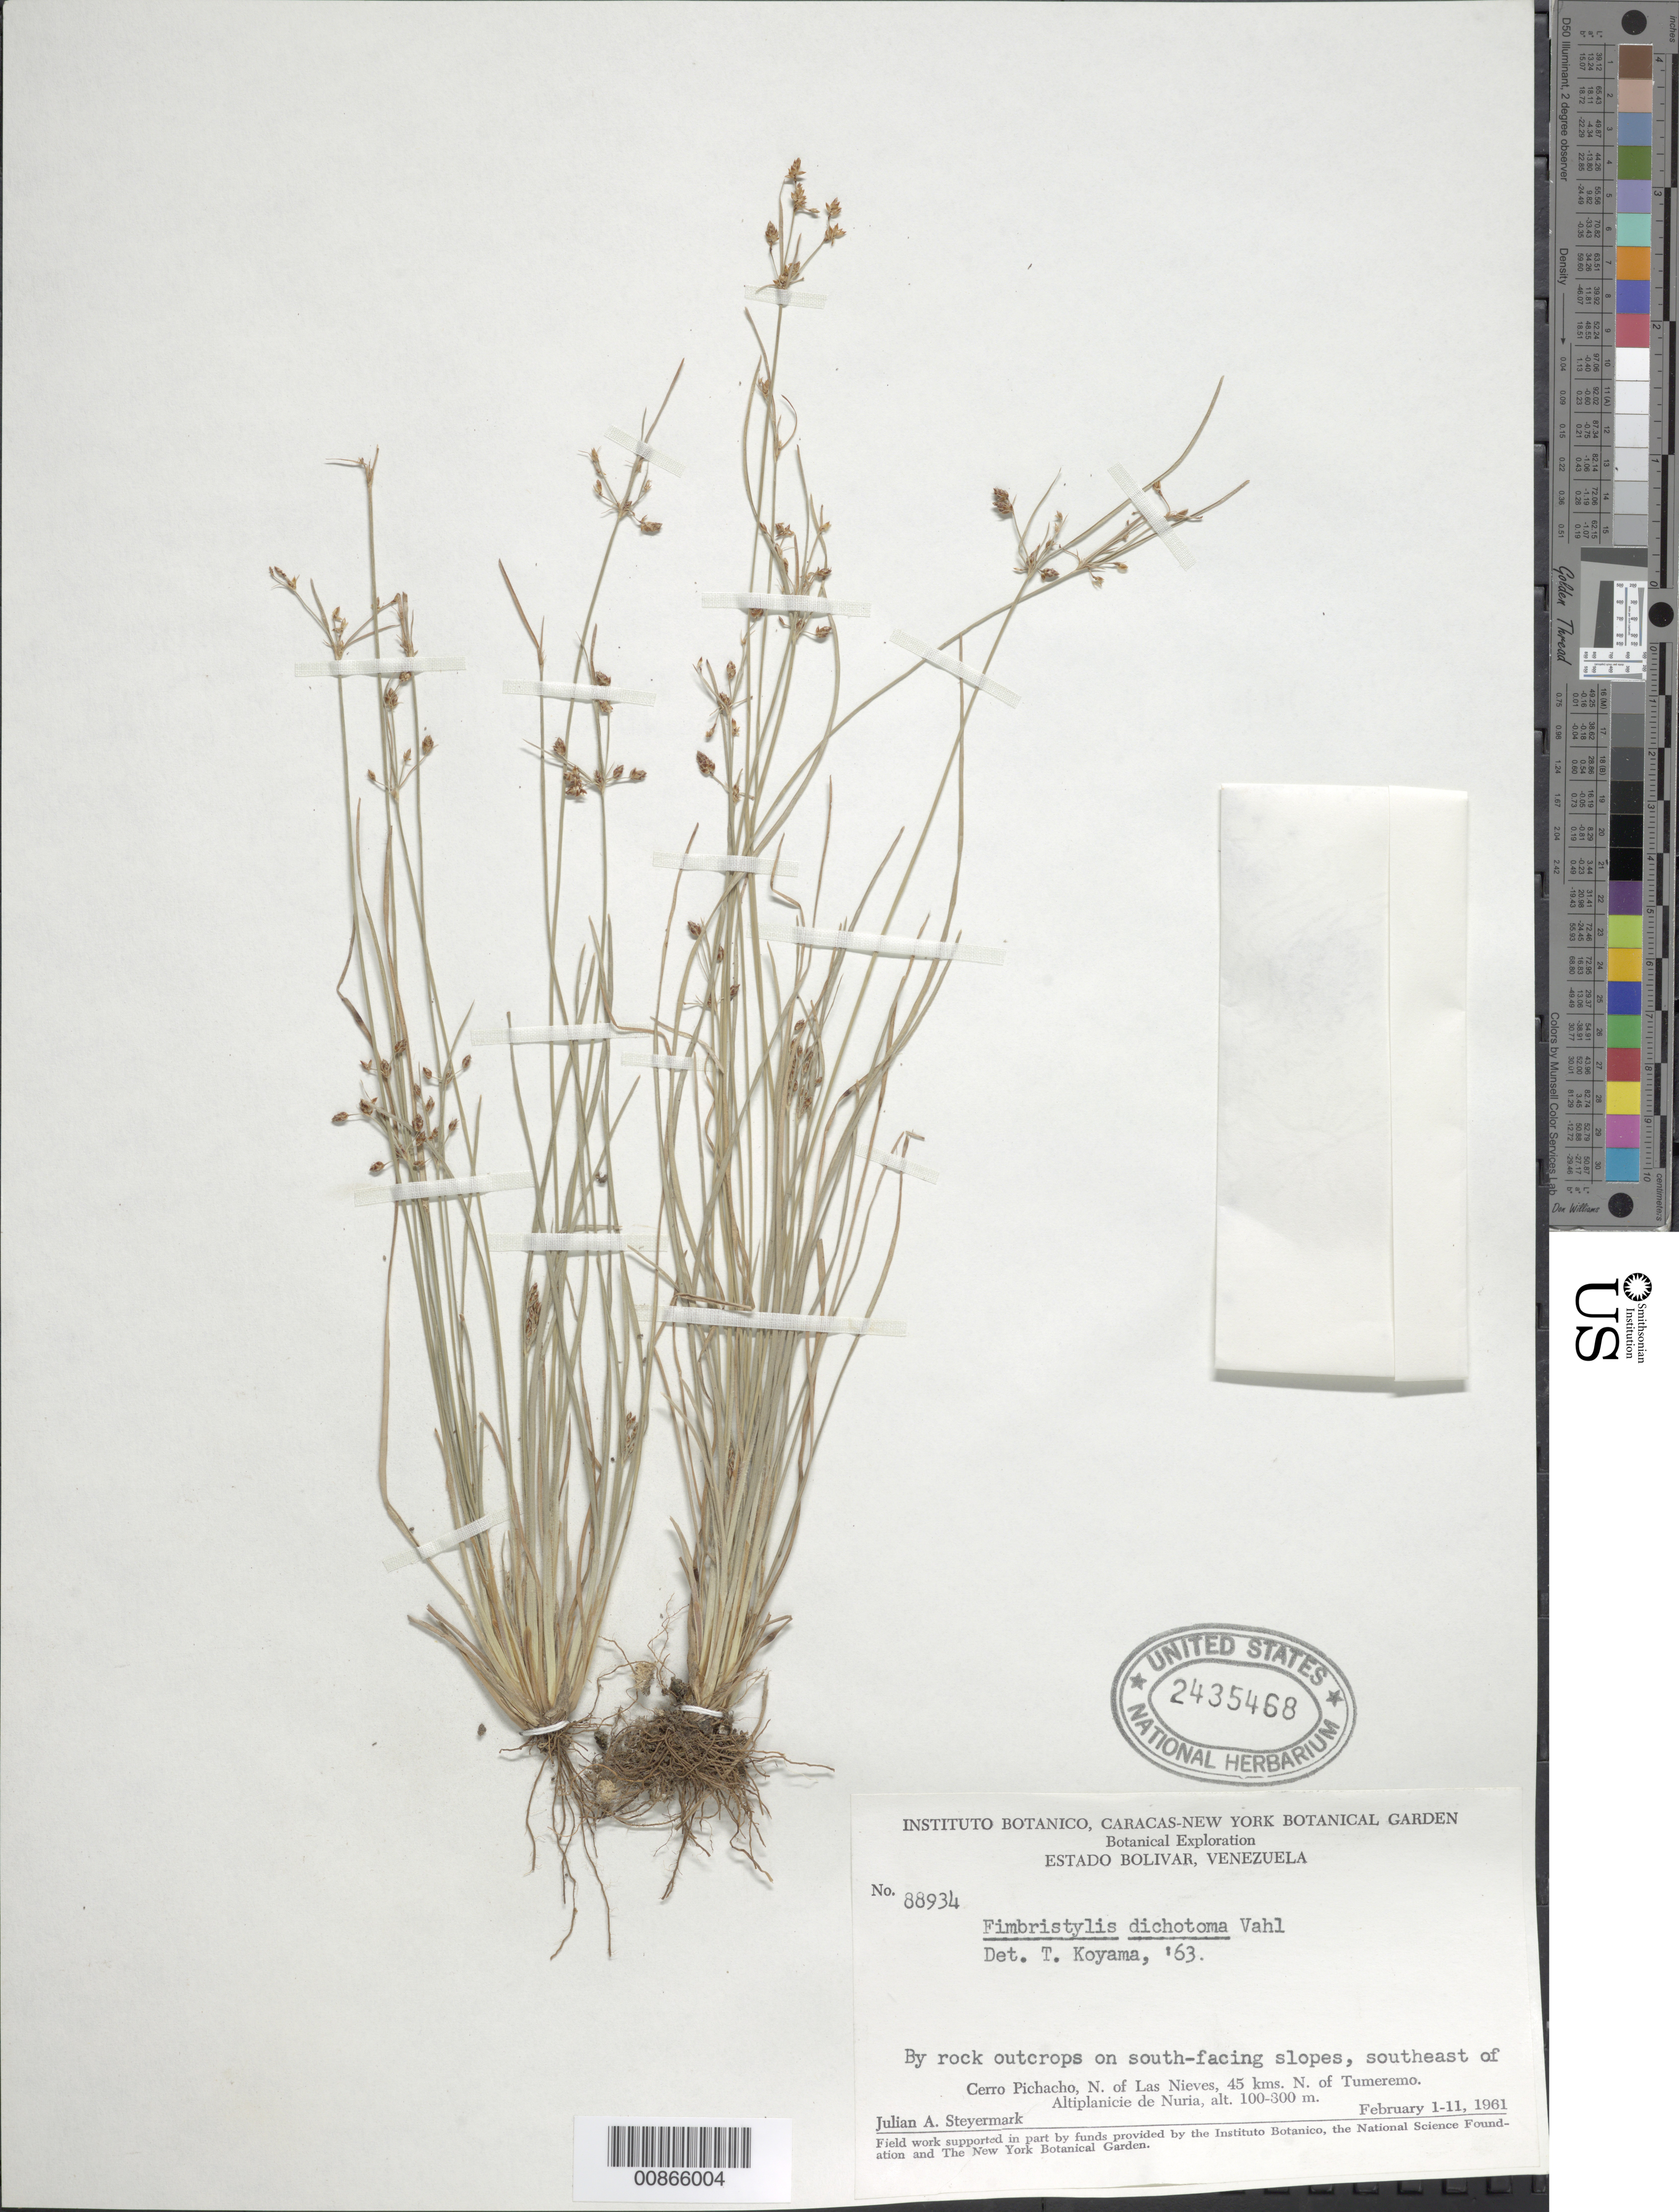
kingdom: Plantae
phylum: Tracheophyta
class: Liliopsida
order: Poales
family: Cyperaceae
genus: Fimbristylis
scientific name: Fimbristylis dichotoma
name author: (L.) Vahl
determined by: Koyama, Tetsuo M.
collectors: J. Steyermark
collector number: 88934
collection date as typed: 1-Feb-61 to 11-Feb-61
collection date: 1961-02-01/1961-02-11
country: Venezuela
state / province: Bolívar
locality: Cerro El Picacho, SE of; N of Las Nieves, 45 km N of Tumeremo, Altiplanicie de Nuria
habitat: Rock outcrops on S-facing slopes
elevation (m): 100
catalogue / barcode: US 2435468